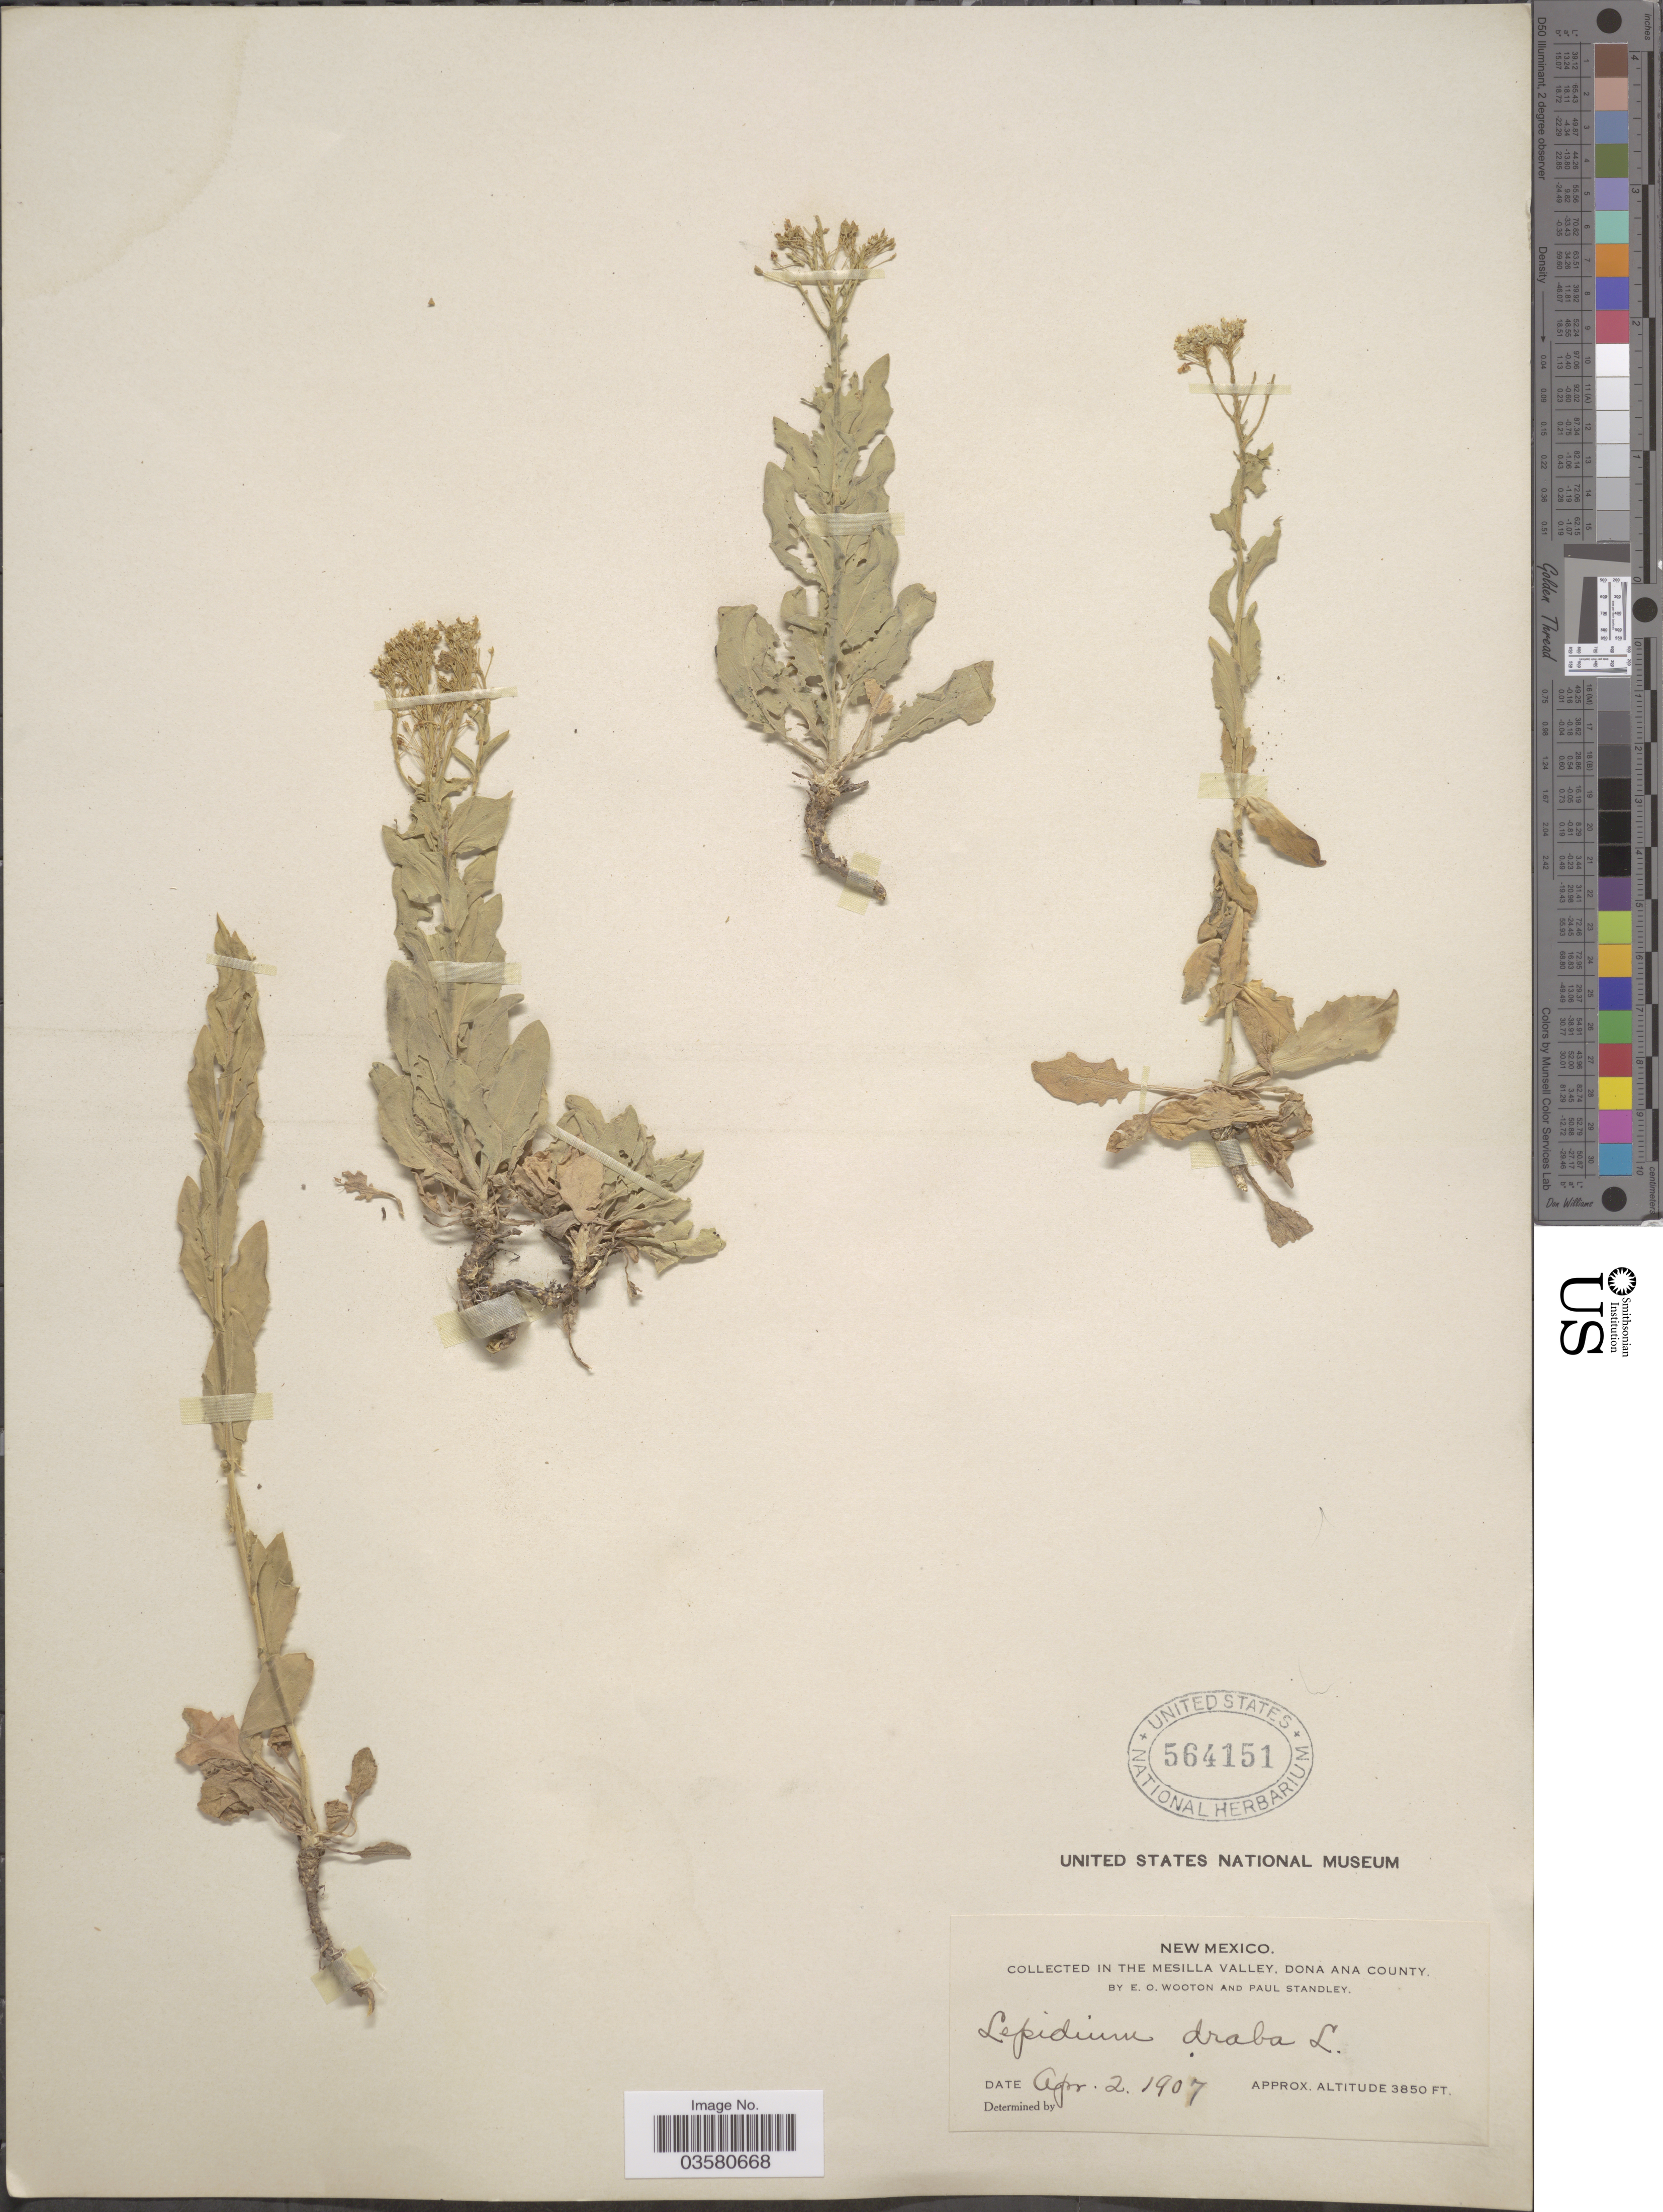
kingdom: Plantae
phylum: Tracheophyta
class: Magnoliopsida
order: Brassicales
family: Brassicaceae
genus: Lepidium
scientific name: Lepidium draba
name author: L.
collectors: E. O. Wooton & P. C. Standley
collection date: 1907-04-02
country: United States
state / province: New Mexico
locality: In the Mesilla Valley, Dona Ana County.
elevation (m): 1173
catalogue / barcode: US 564151